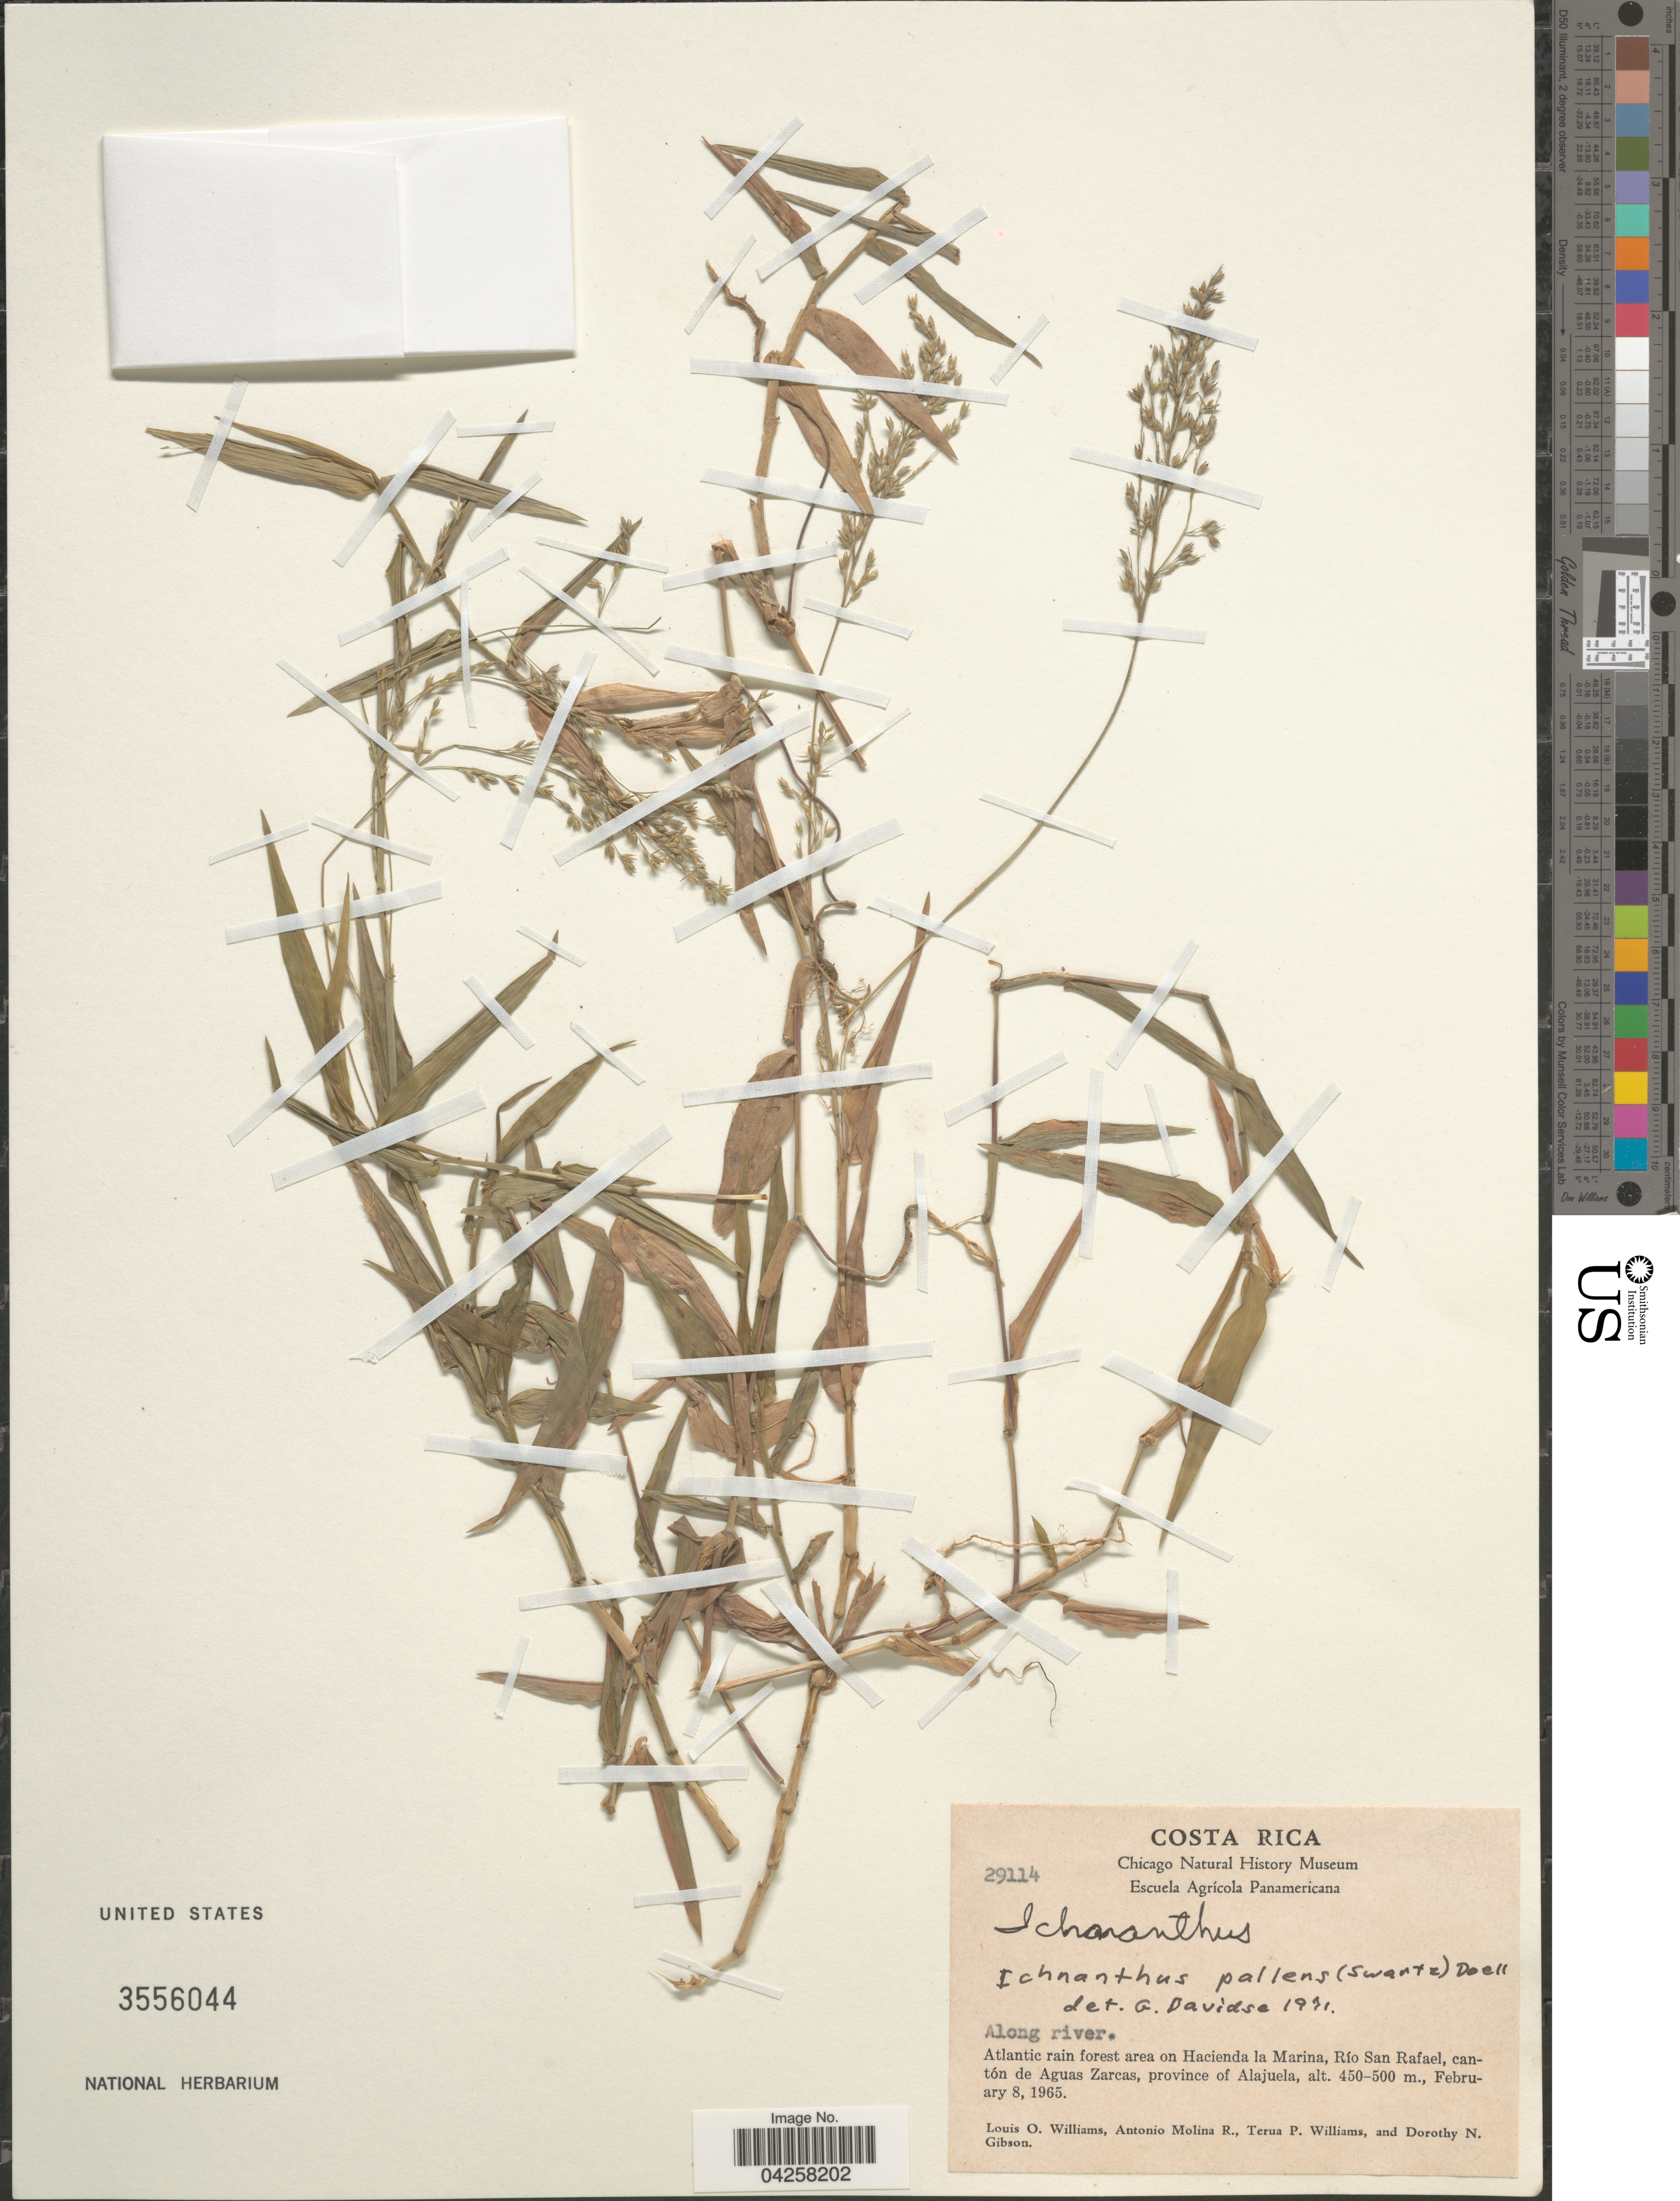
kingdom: Plantae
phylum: Tracheophyta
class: Liliopsida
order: Poales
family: Poaceae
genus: Ichnanthus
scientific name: Ichnanthus pallens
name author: (Sw.) Munro ex Benth.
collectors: L. O. Williams, A. Molina R., T. Williams & D. N. Gibson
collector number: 29114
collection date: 1965-02-08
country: Costa Rica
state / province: Alajuela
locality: Atlantic rain forest area on Hacienda la Marina, Río San Rafael, cantón de Aguas Zarcas.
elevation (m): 450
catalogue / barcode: US 3556044